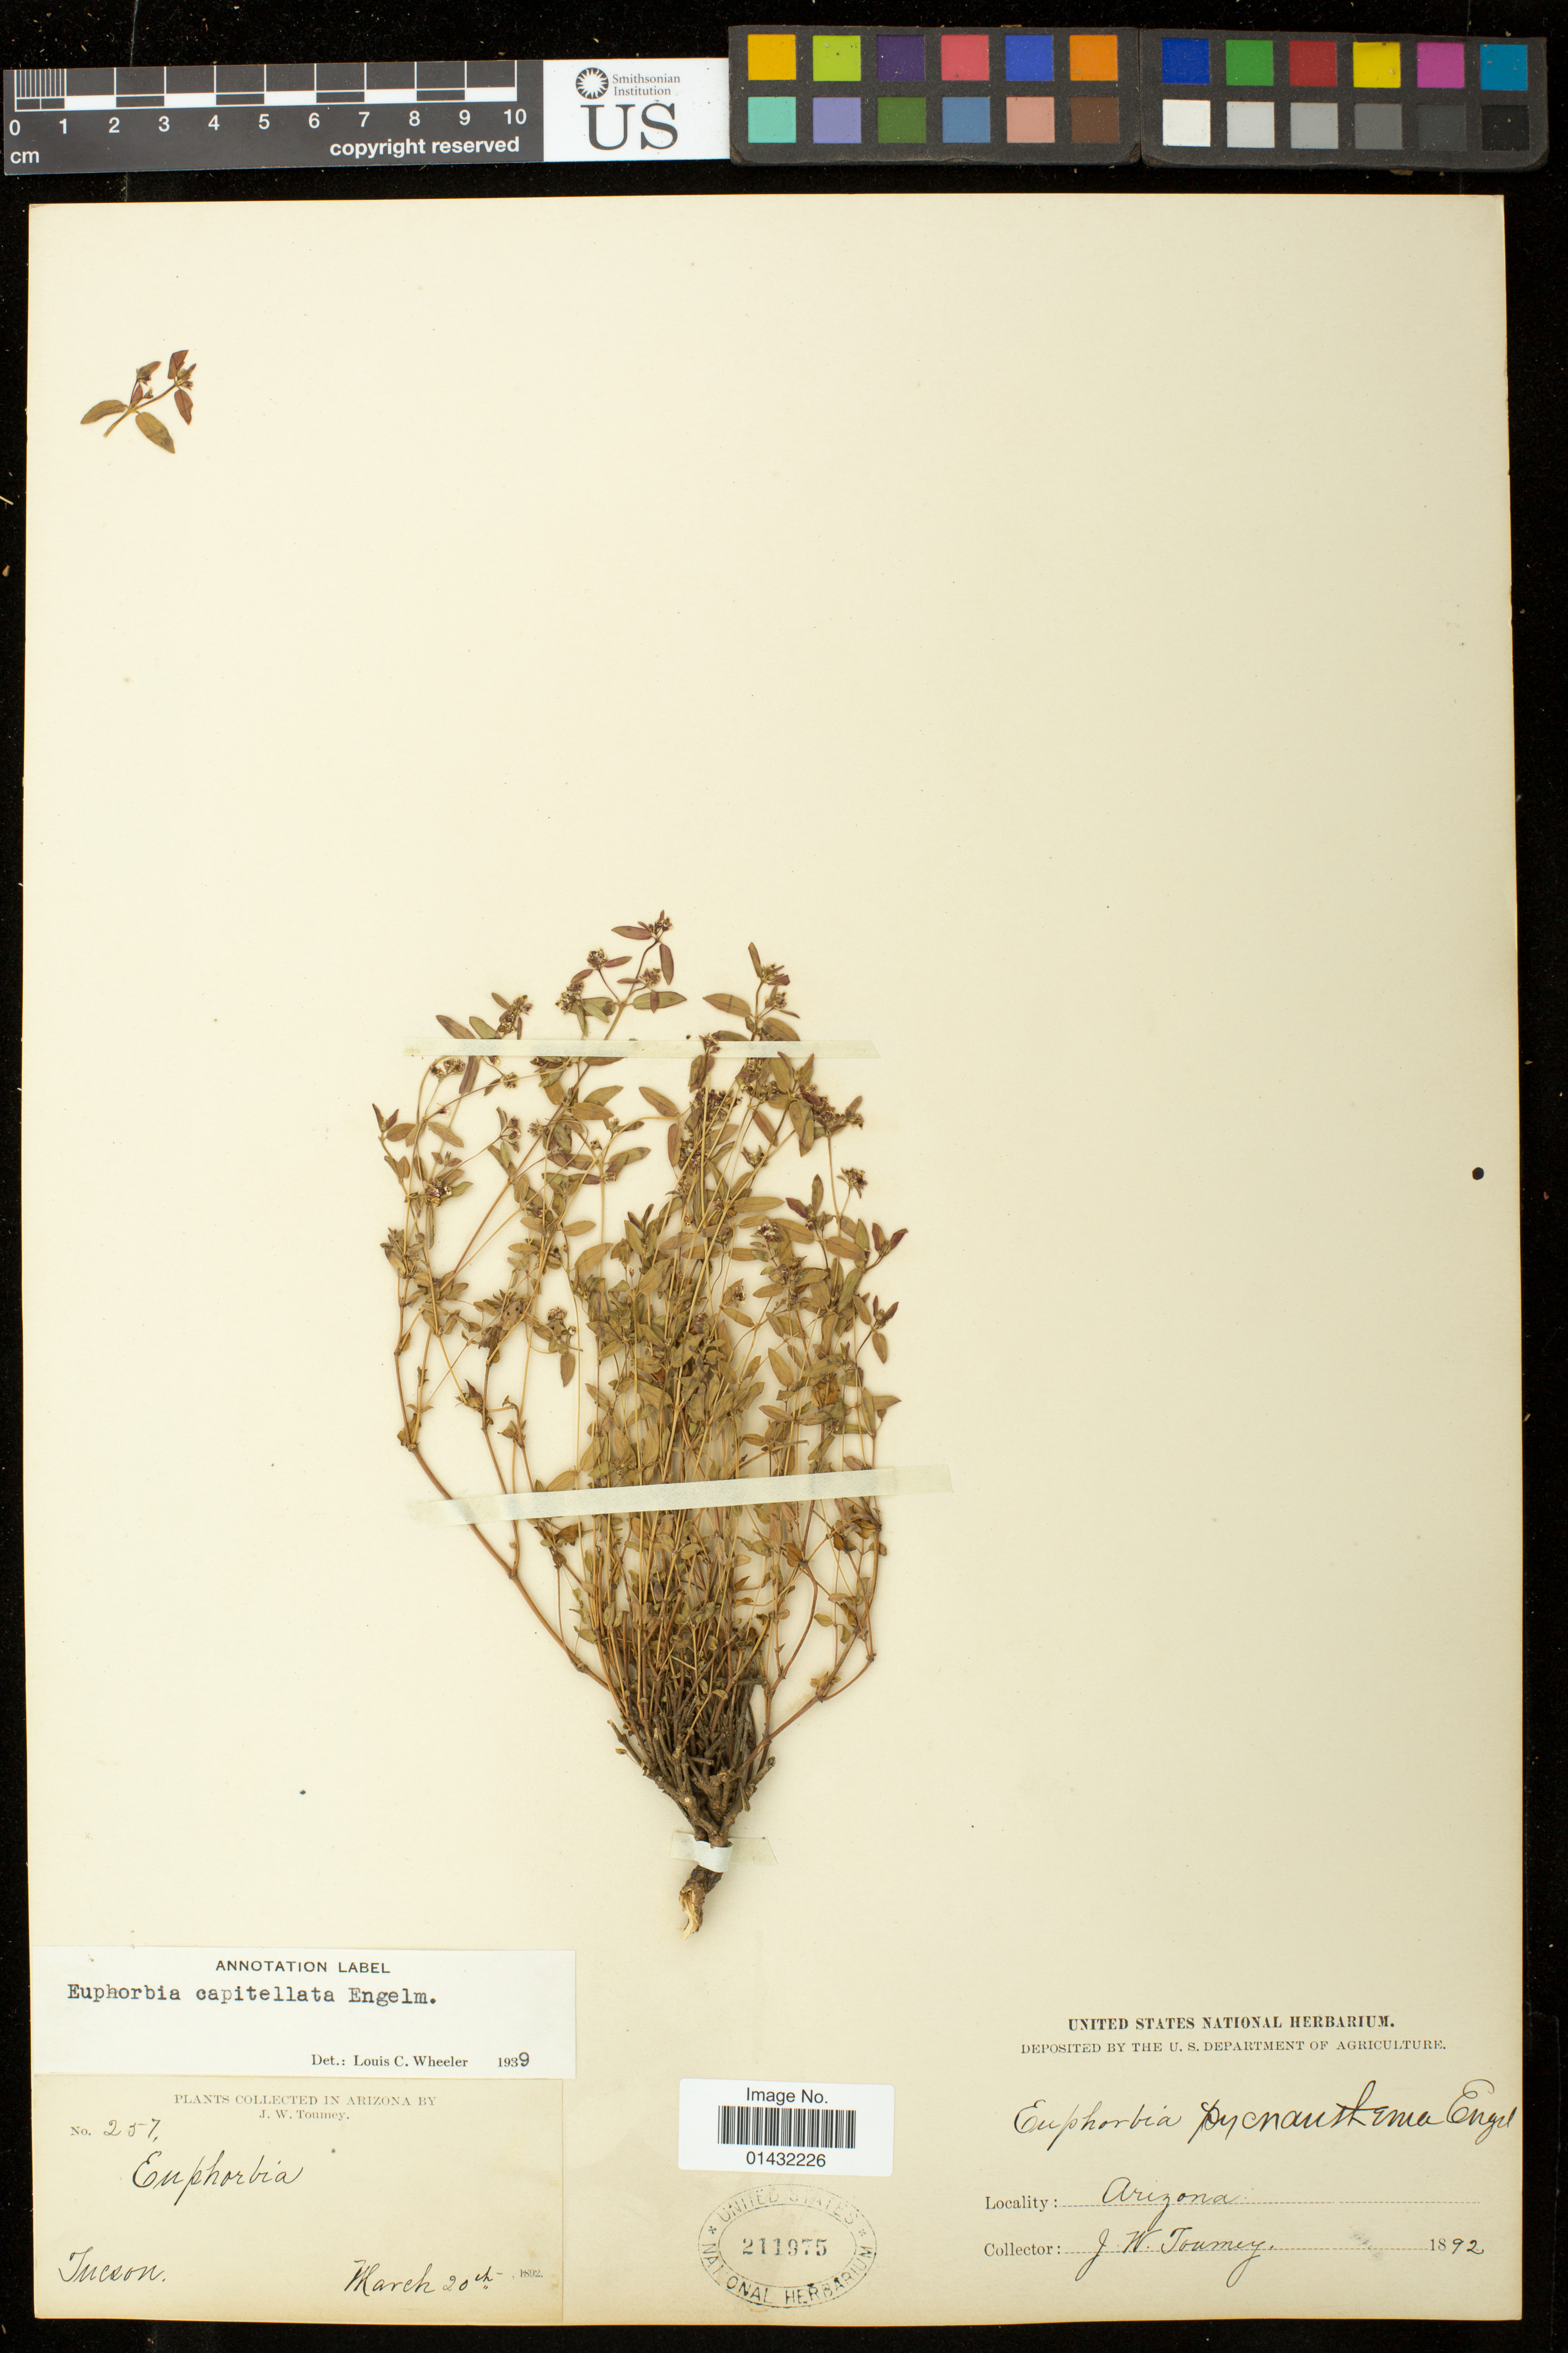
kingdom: Plantae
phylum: Tracheophyta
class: Magnoliopsida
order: Malpighiales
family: Euphorbiaceae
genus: Euphorbia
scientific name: Euphorbia capitellata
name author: Engelm. in Emory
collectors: J. W. Toumey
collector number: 257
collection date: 1892-03-20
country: United States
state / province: Arizona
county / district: Pima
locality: Tucson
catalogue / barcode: US 211975